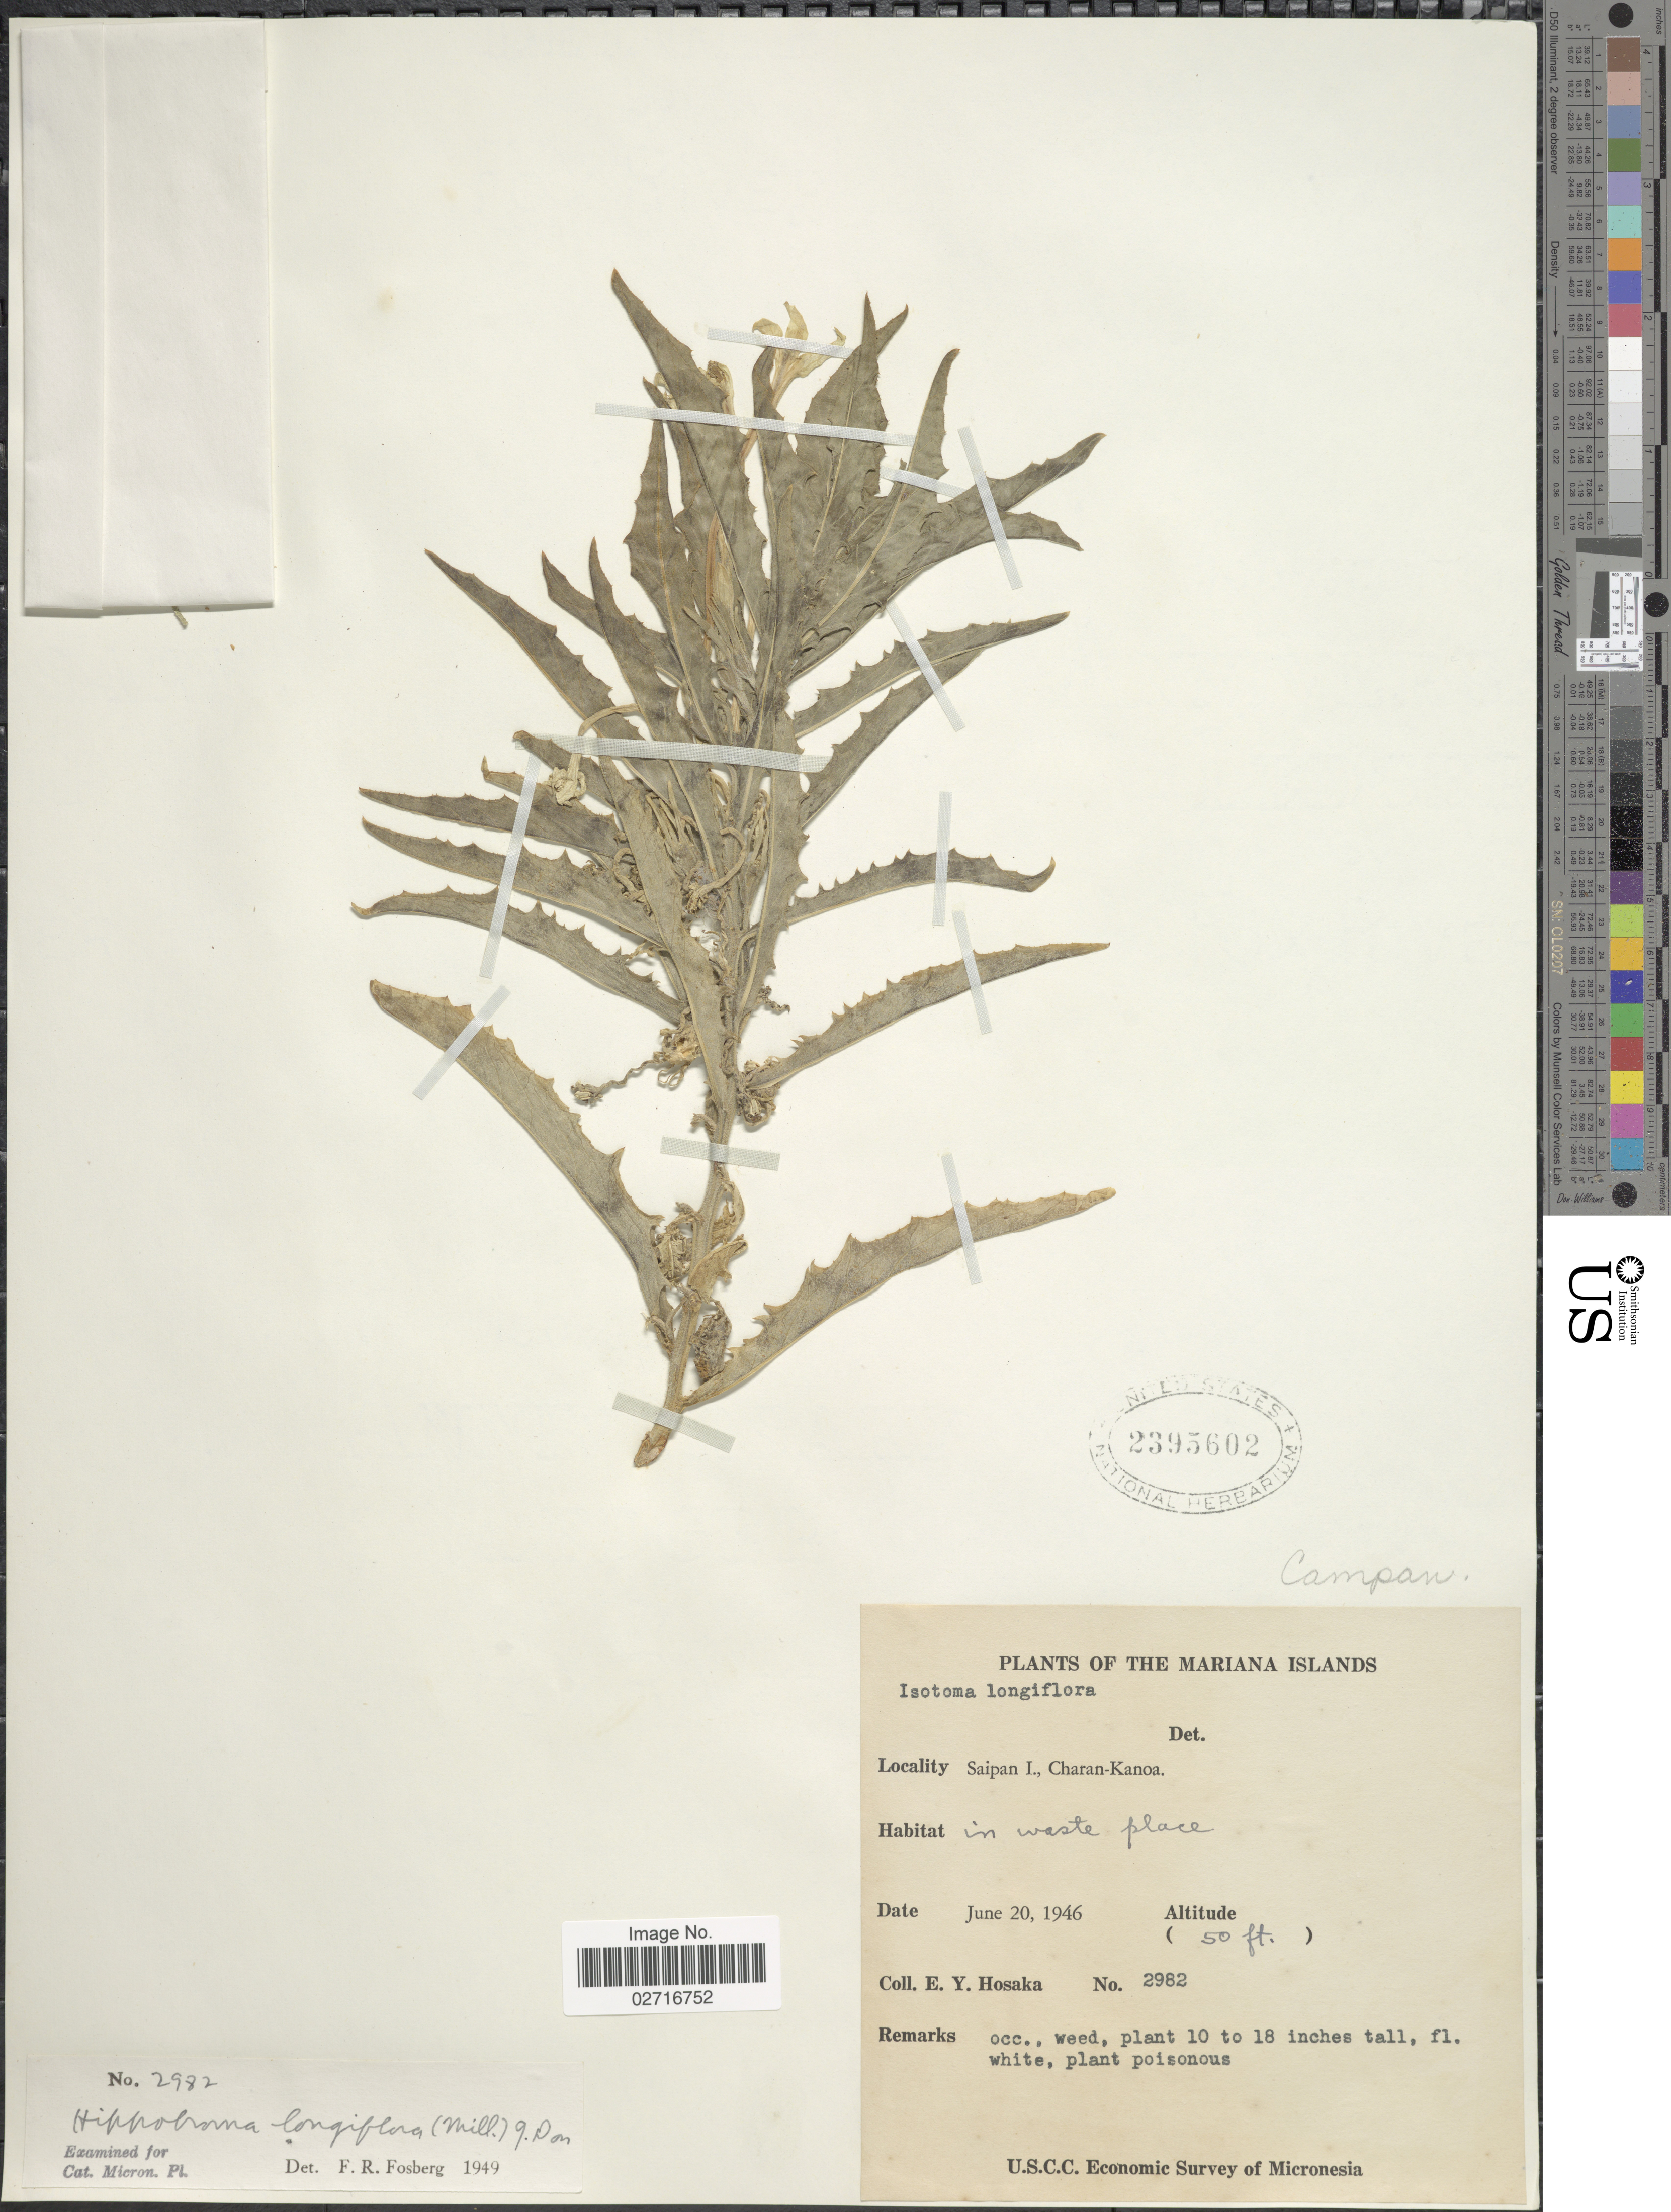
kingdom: Plantae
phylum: Tracheophyta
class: Magnoliopsida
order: Asterales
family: Campanulaceae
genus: Hippobroma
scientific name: Hippobroma longiflora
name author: (L.) G. Don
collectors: E. Y. Hosaka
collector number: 2982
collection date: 1946-06-20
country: Northern Mariana Islands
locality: The Mariana Islands, Saipan I., Charan-Kanoa.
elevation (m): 15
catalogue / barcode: US 2395602